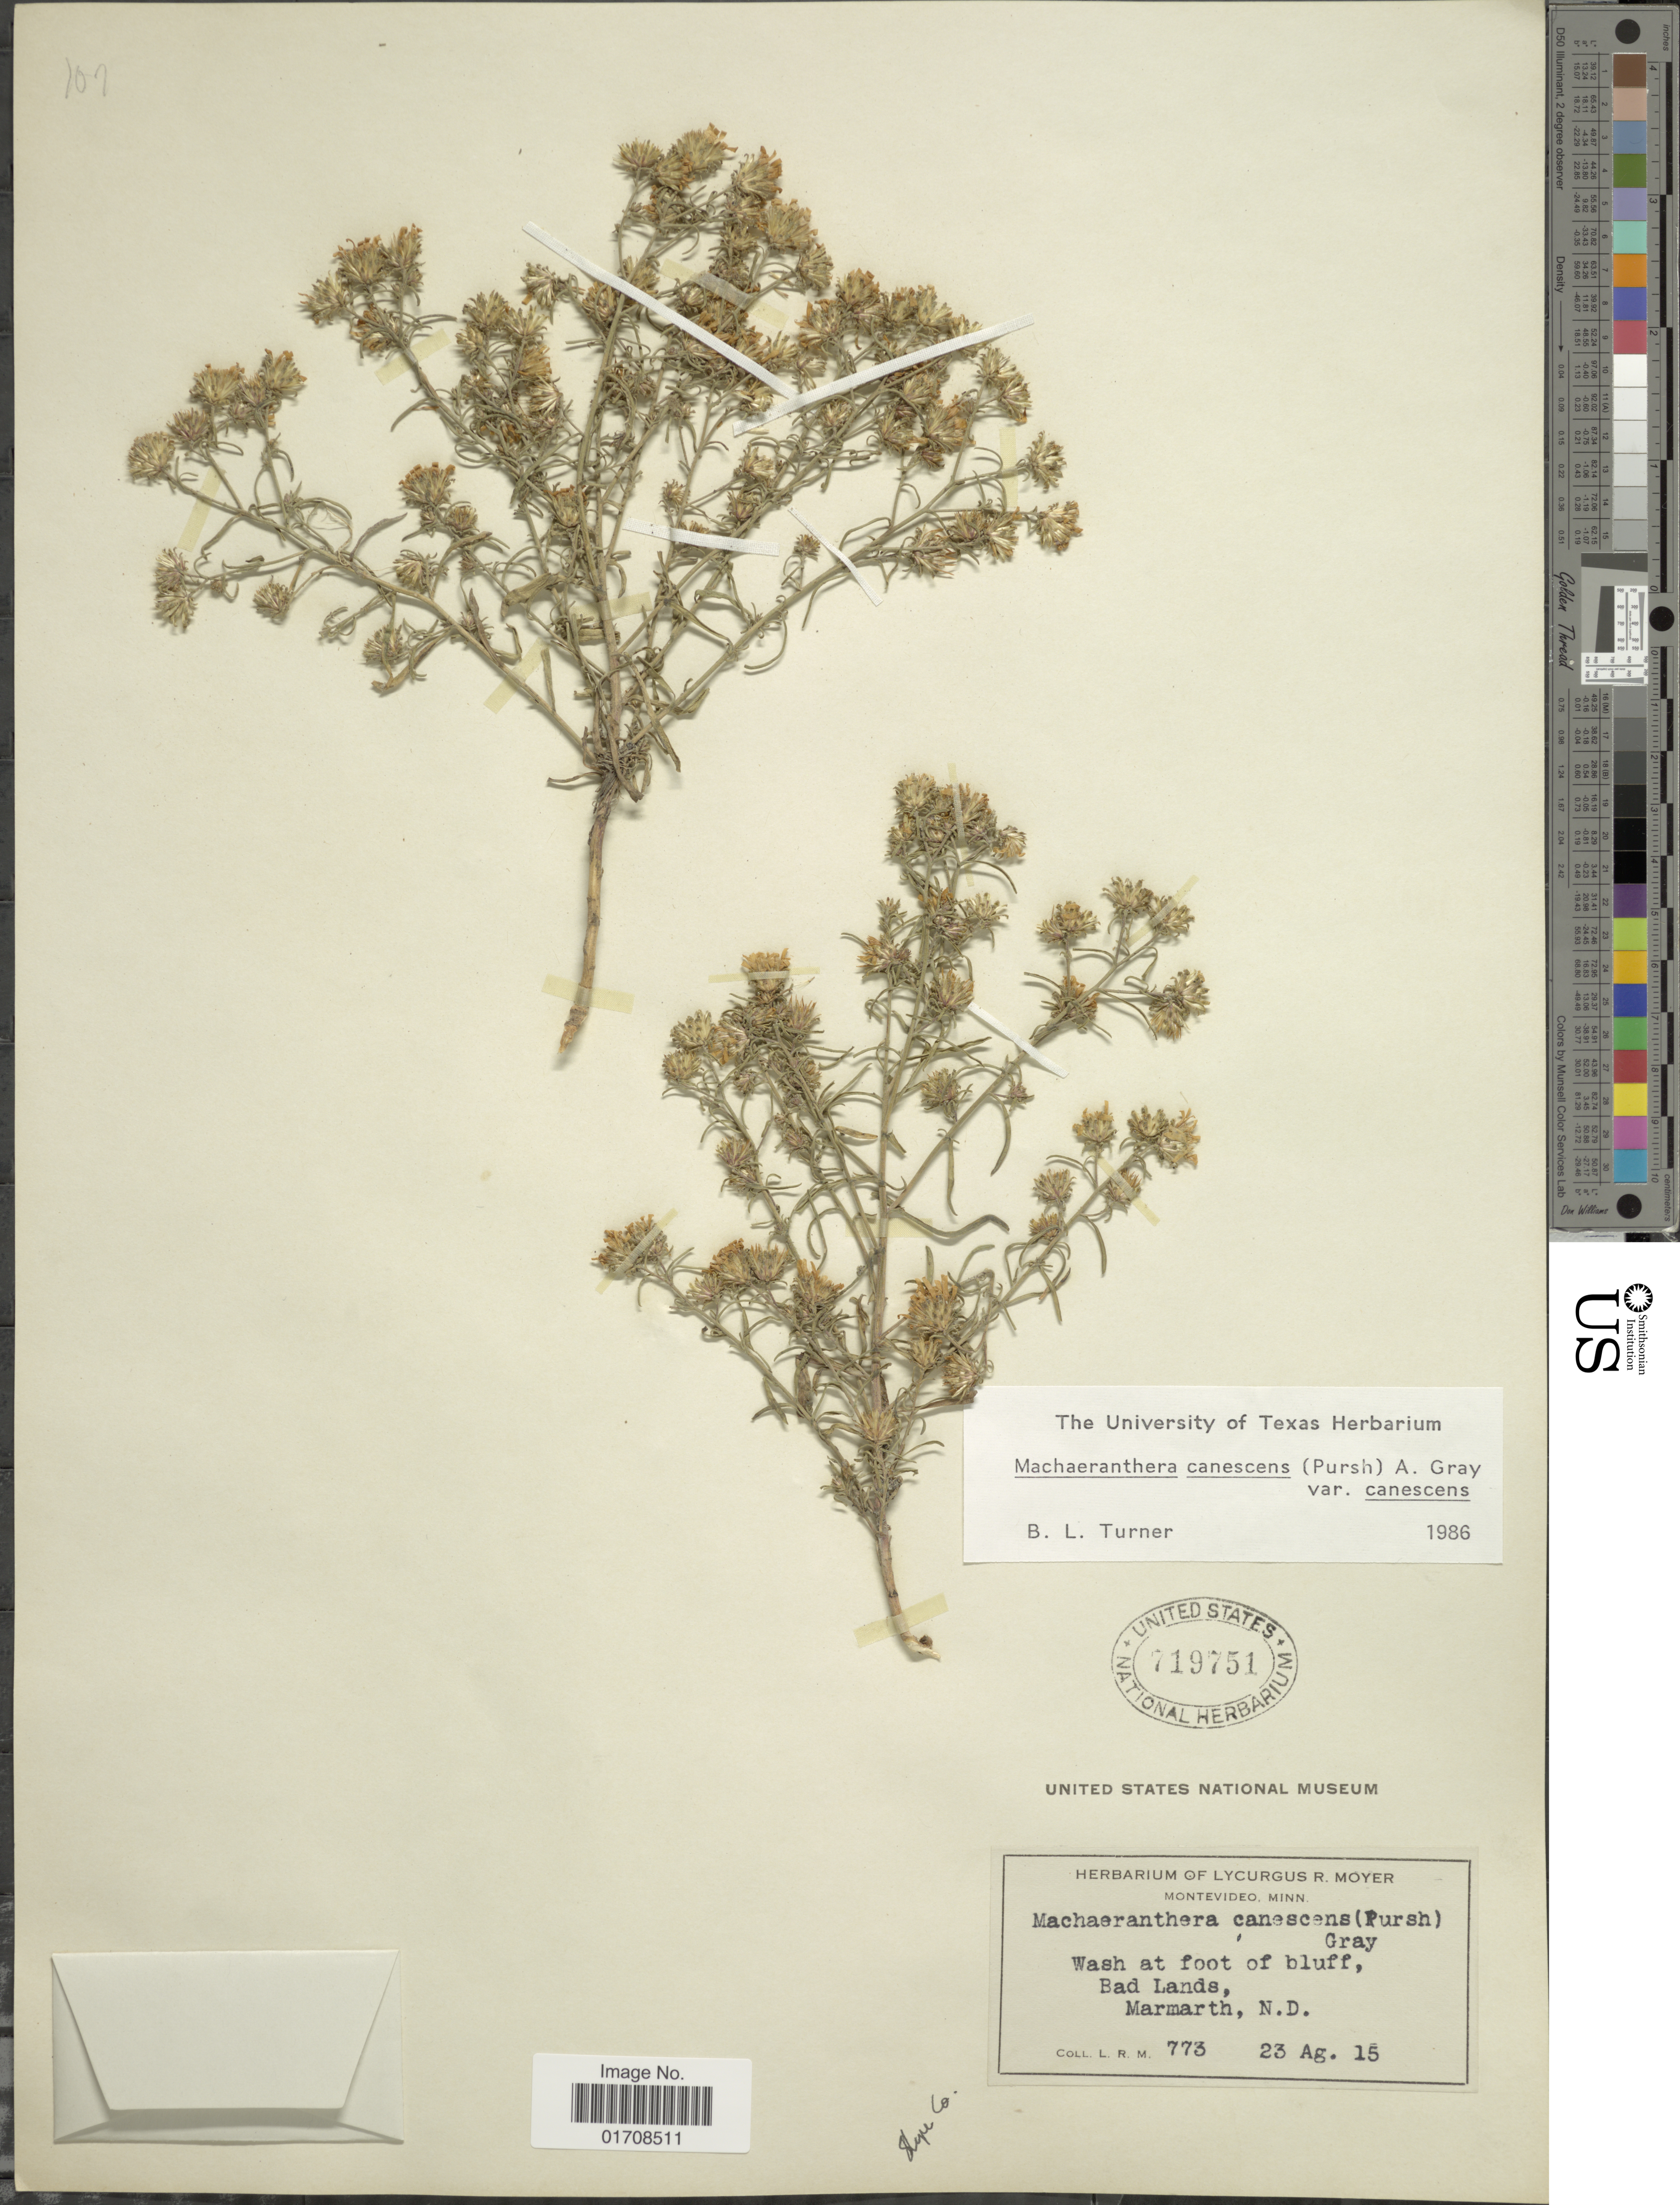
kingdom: Plantae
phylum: Tracheophyta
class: Magnoliopsida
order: Asterales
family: Asteraceae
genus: Machaeranthera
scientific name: Machaeranthera canescens var. canescens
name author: (Pursh) A. Gray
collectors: L. Moyer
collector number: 773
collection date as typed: Transcribed d/m/y: 23/8/15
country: United States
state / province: North Dakota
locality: Bad Lands, Marmarth, N. D.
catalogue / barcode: US 719751